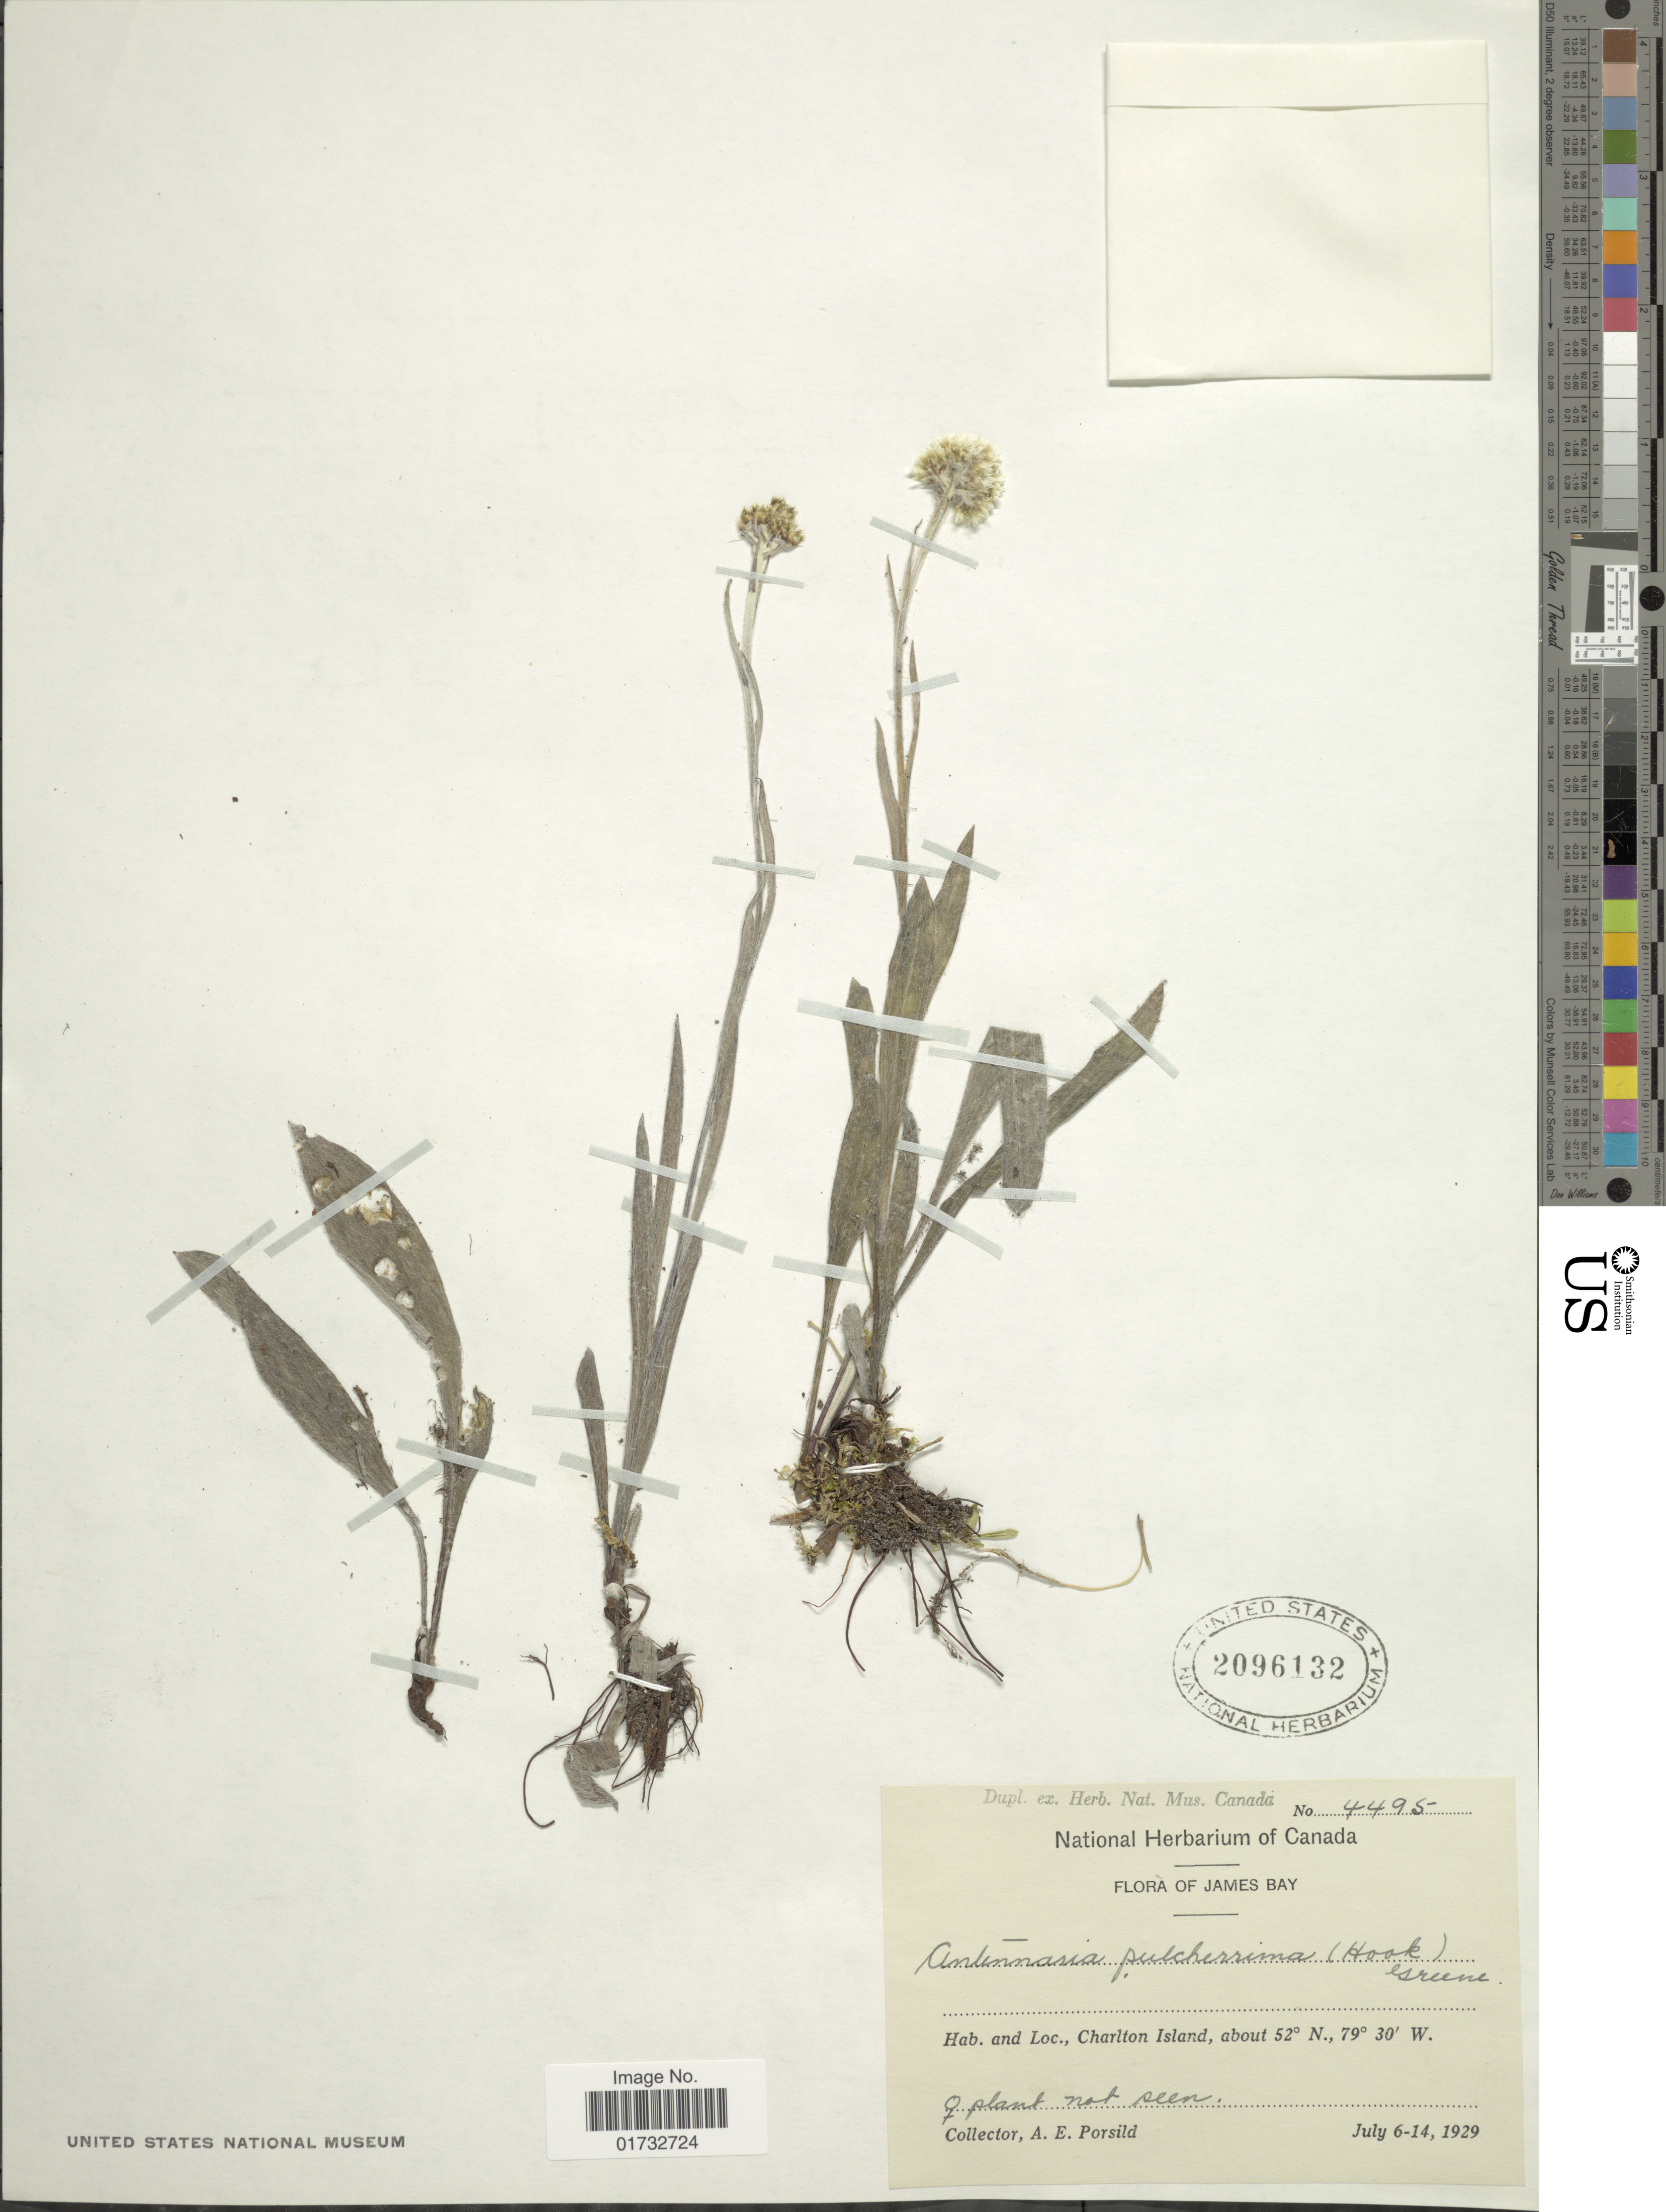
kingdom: Plantae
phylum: Tracheophyta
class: Magnoliopsida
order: Asterales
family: Asteraceae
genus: Antennaria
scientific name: Antennaria pulcherrima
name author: (Hook.) Greene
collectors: A. E. Porsild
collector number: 4495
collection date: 1929-07-06/1929-07-14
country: Canada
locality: James Bay. Charlton Island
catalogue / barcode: US 2096132